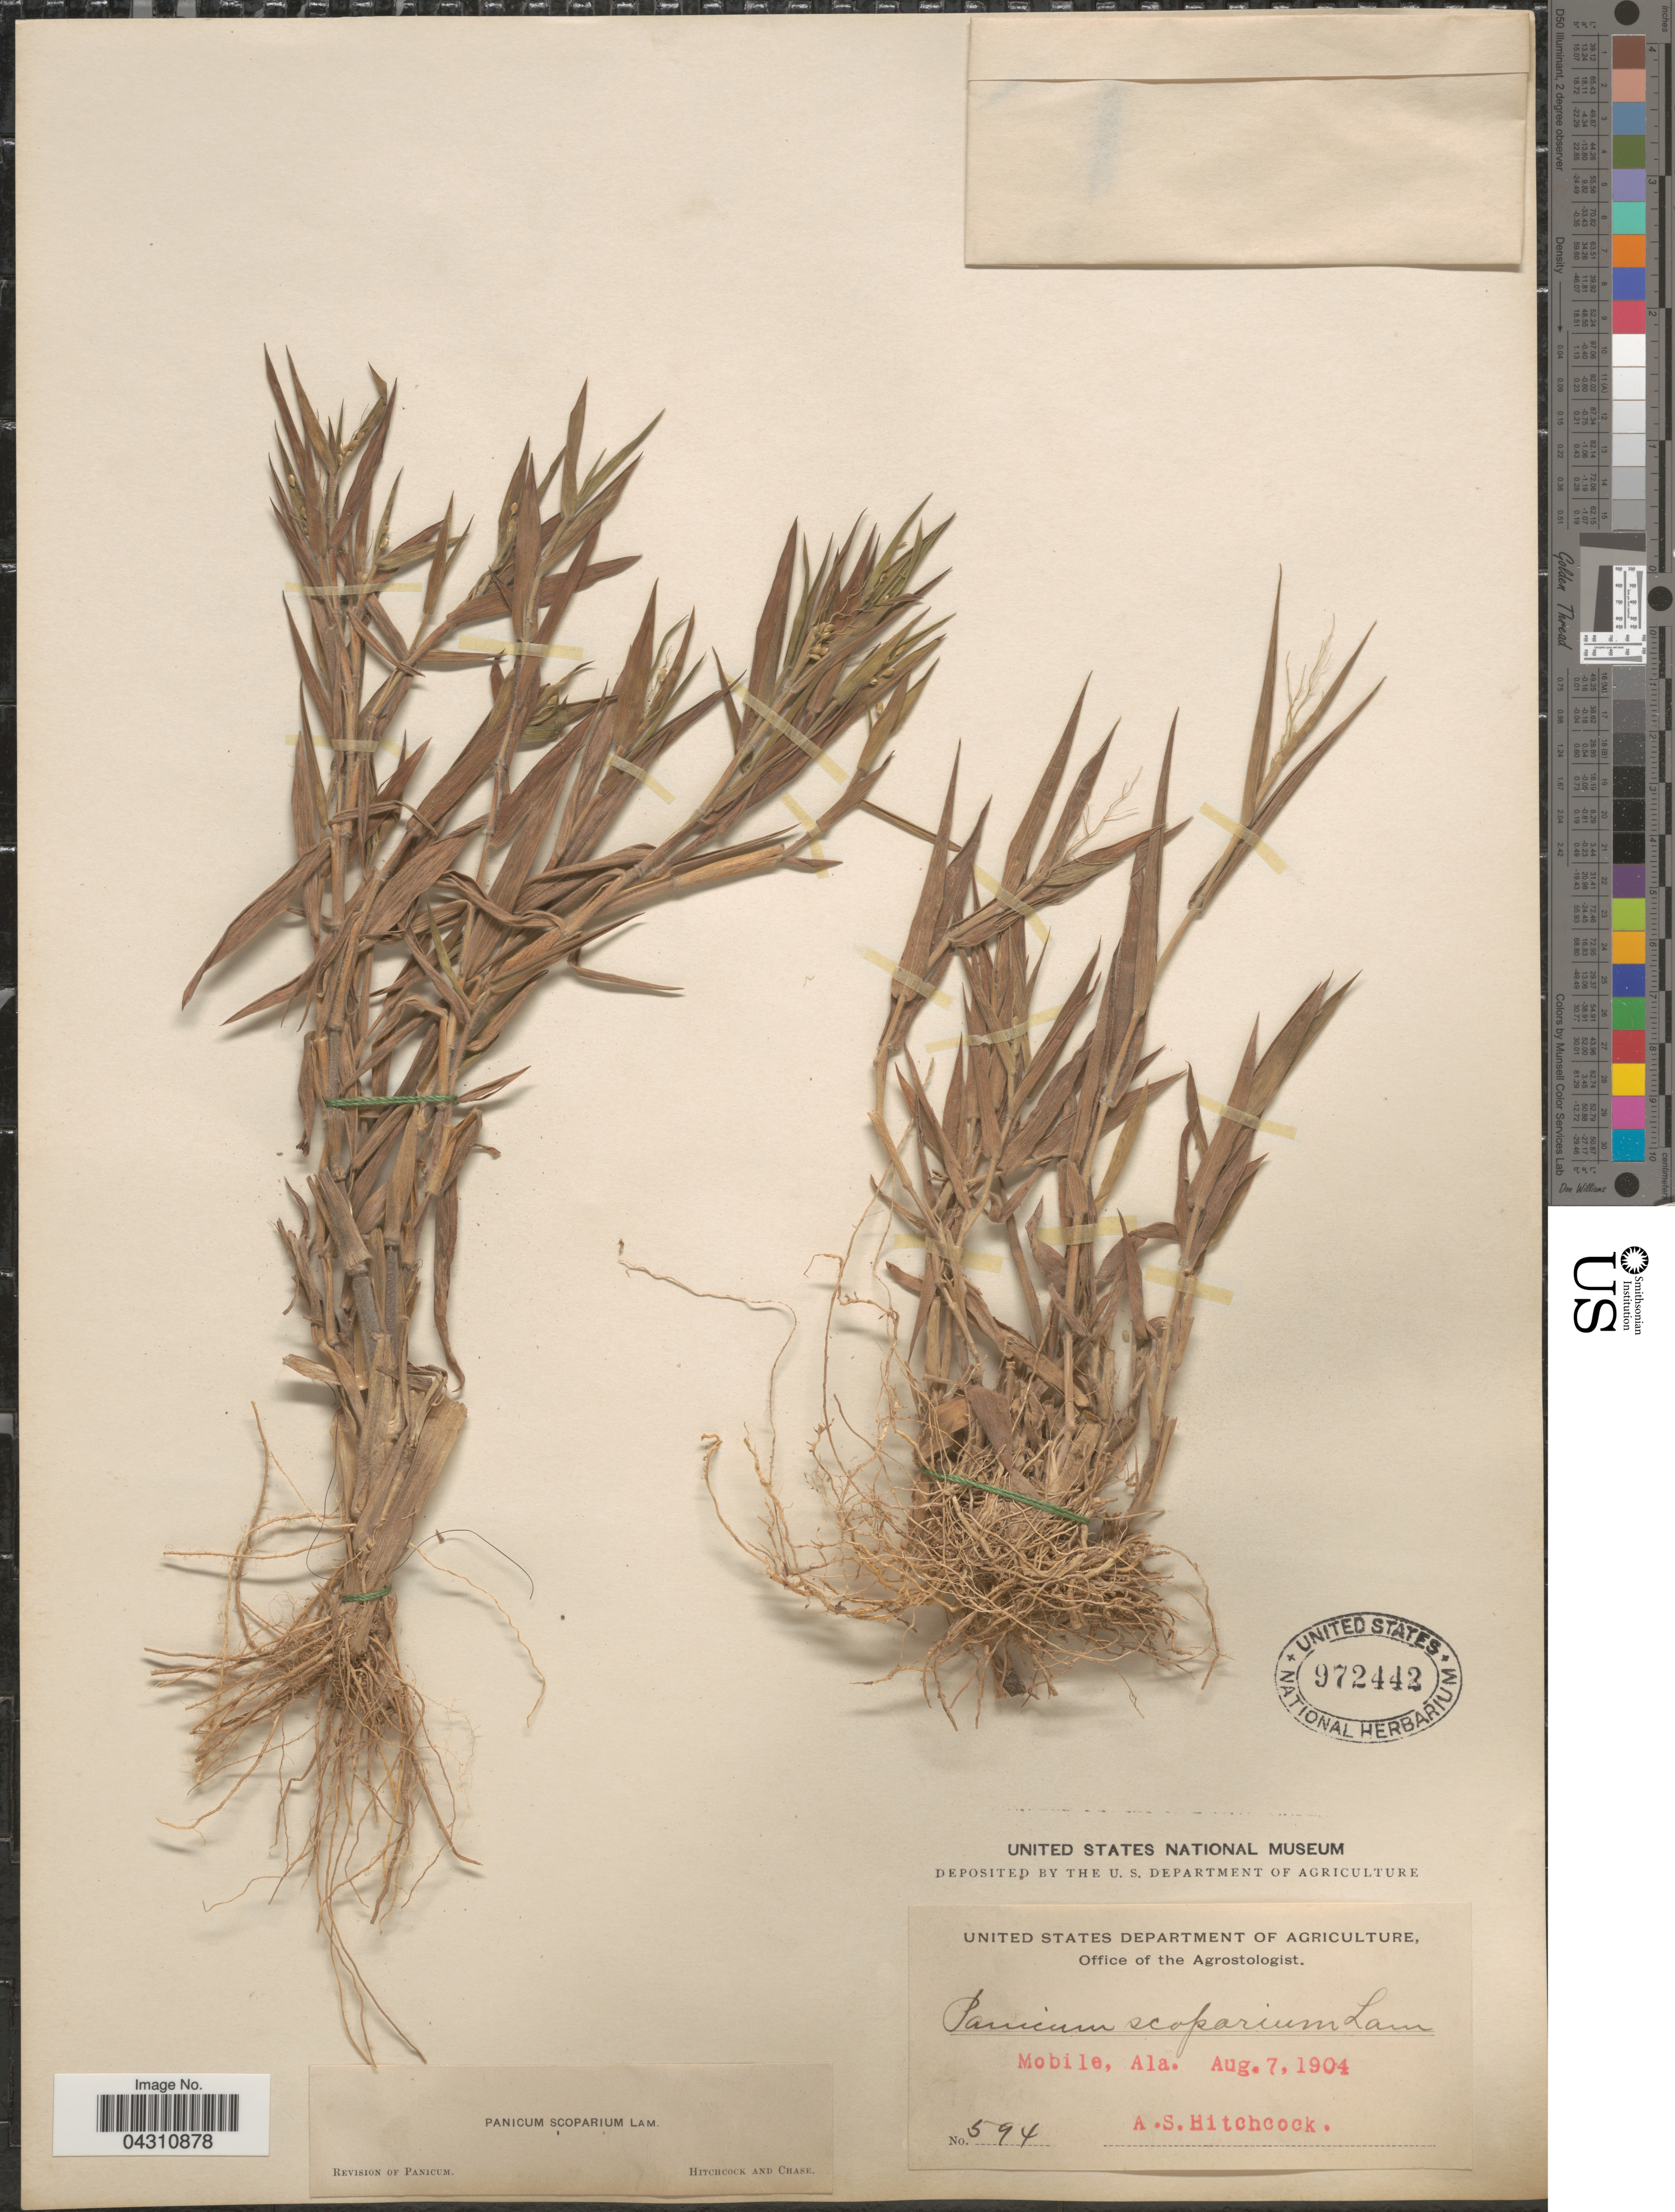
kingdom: Plantae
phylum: Tracheophyta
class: Liliopsida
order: Poales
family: Poaceae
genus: Dichanthelium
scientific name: Dichanthelium scoparium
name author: (Lam.) Gould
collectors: A. S. Hitchcock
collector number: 594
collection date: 1904-08-07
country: United States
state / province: Alabama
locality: Mobile.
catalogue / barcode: US 972442